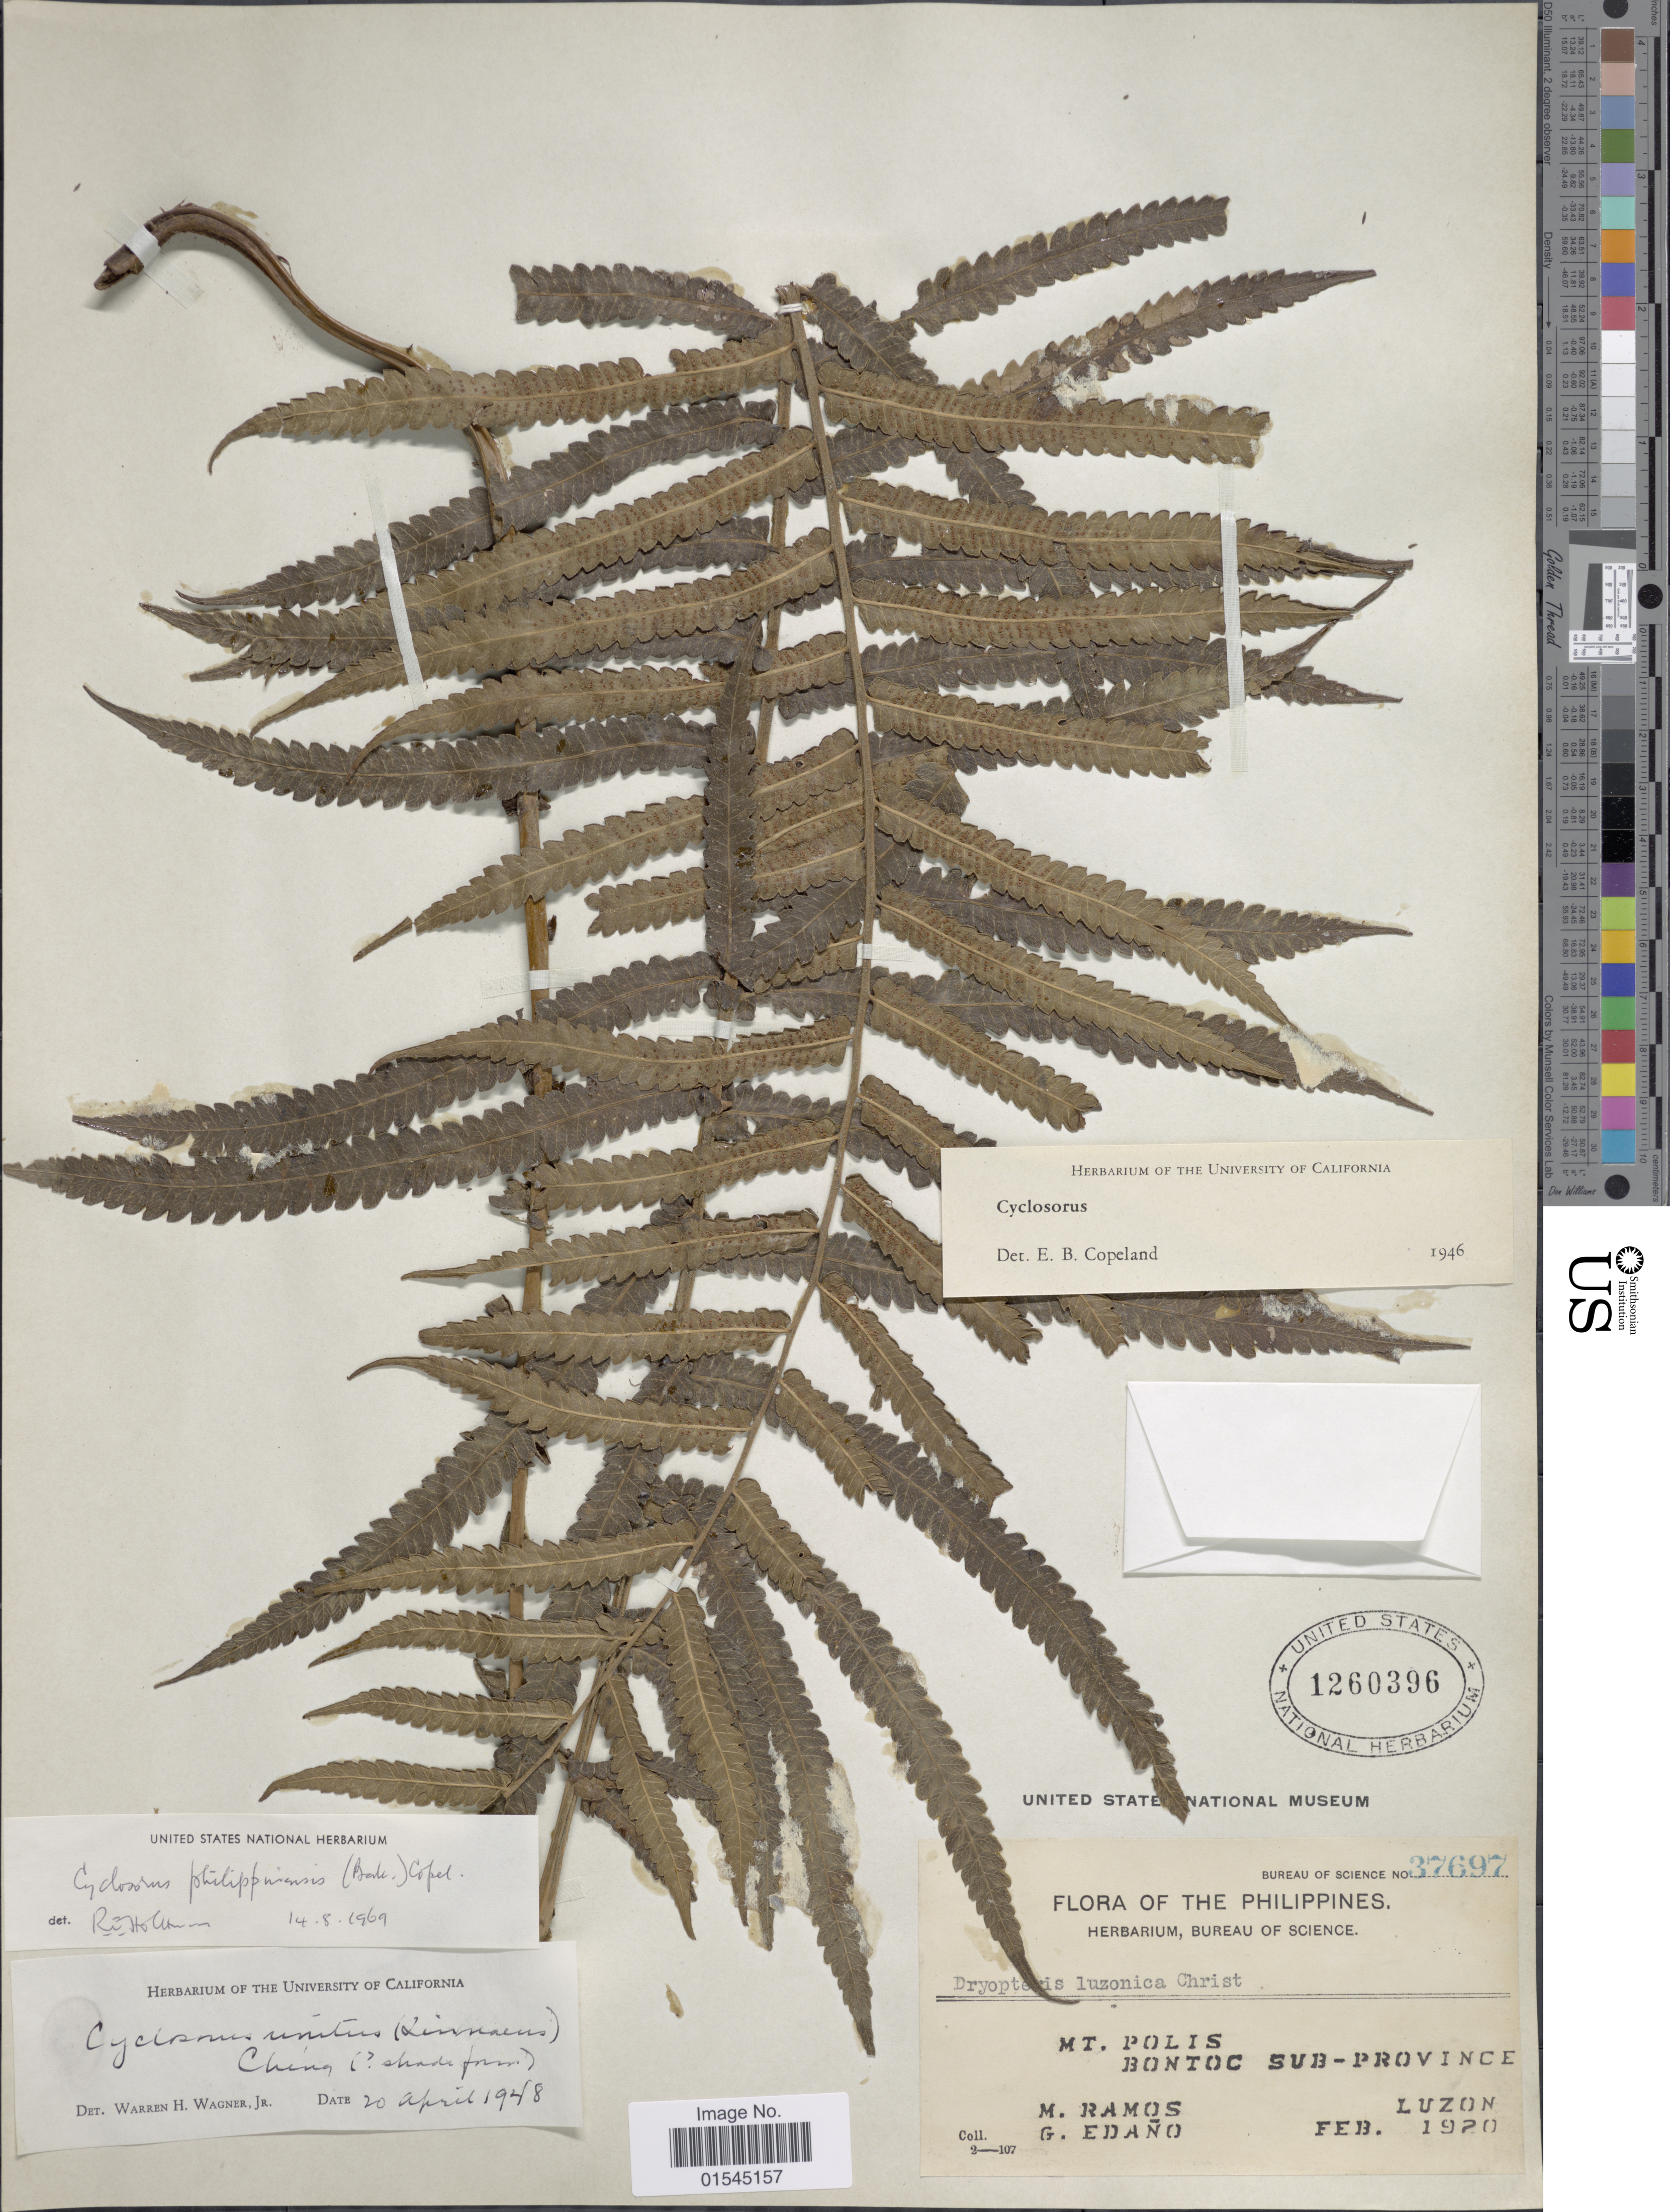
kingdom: Plantae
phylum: Tracheophyta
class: Polypodiopsida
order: Polypodiales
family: Thelypteridaceae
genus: Sphaerostephanos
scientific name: Sphaerostephanos productus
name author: (Kaulf.) Holttum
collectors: M. Ramos & G. Edaño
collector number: Bureau of Science 37697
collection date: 1920-02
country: Philippines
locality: Mt. Polis. Bontoc Sub-province.Luzon.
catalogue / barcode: US 1260396